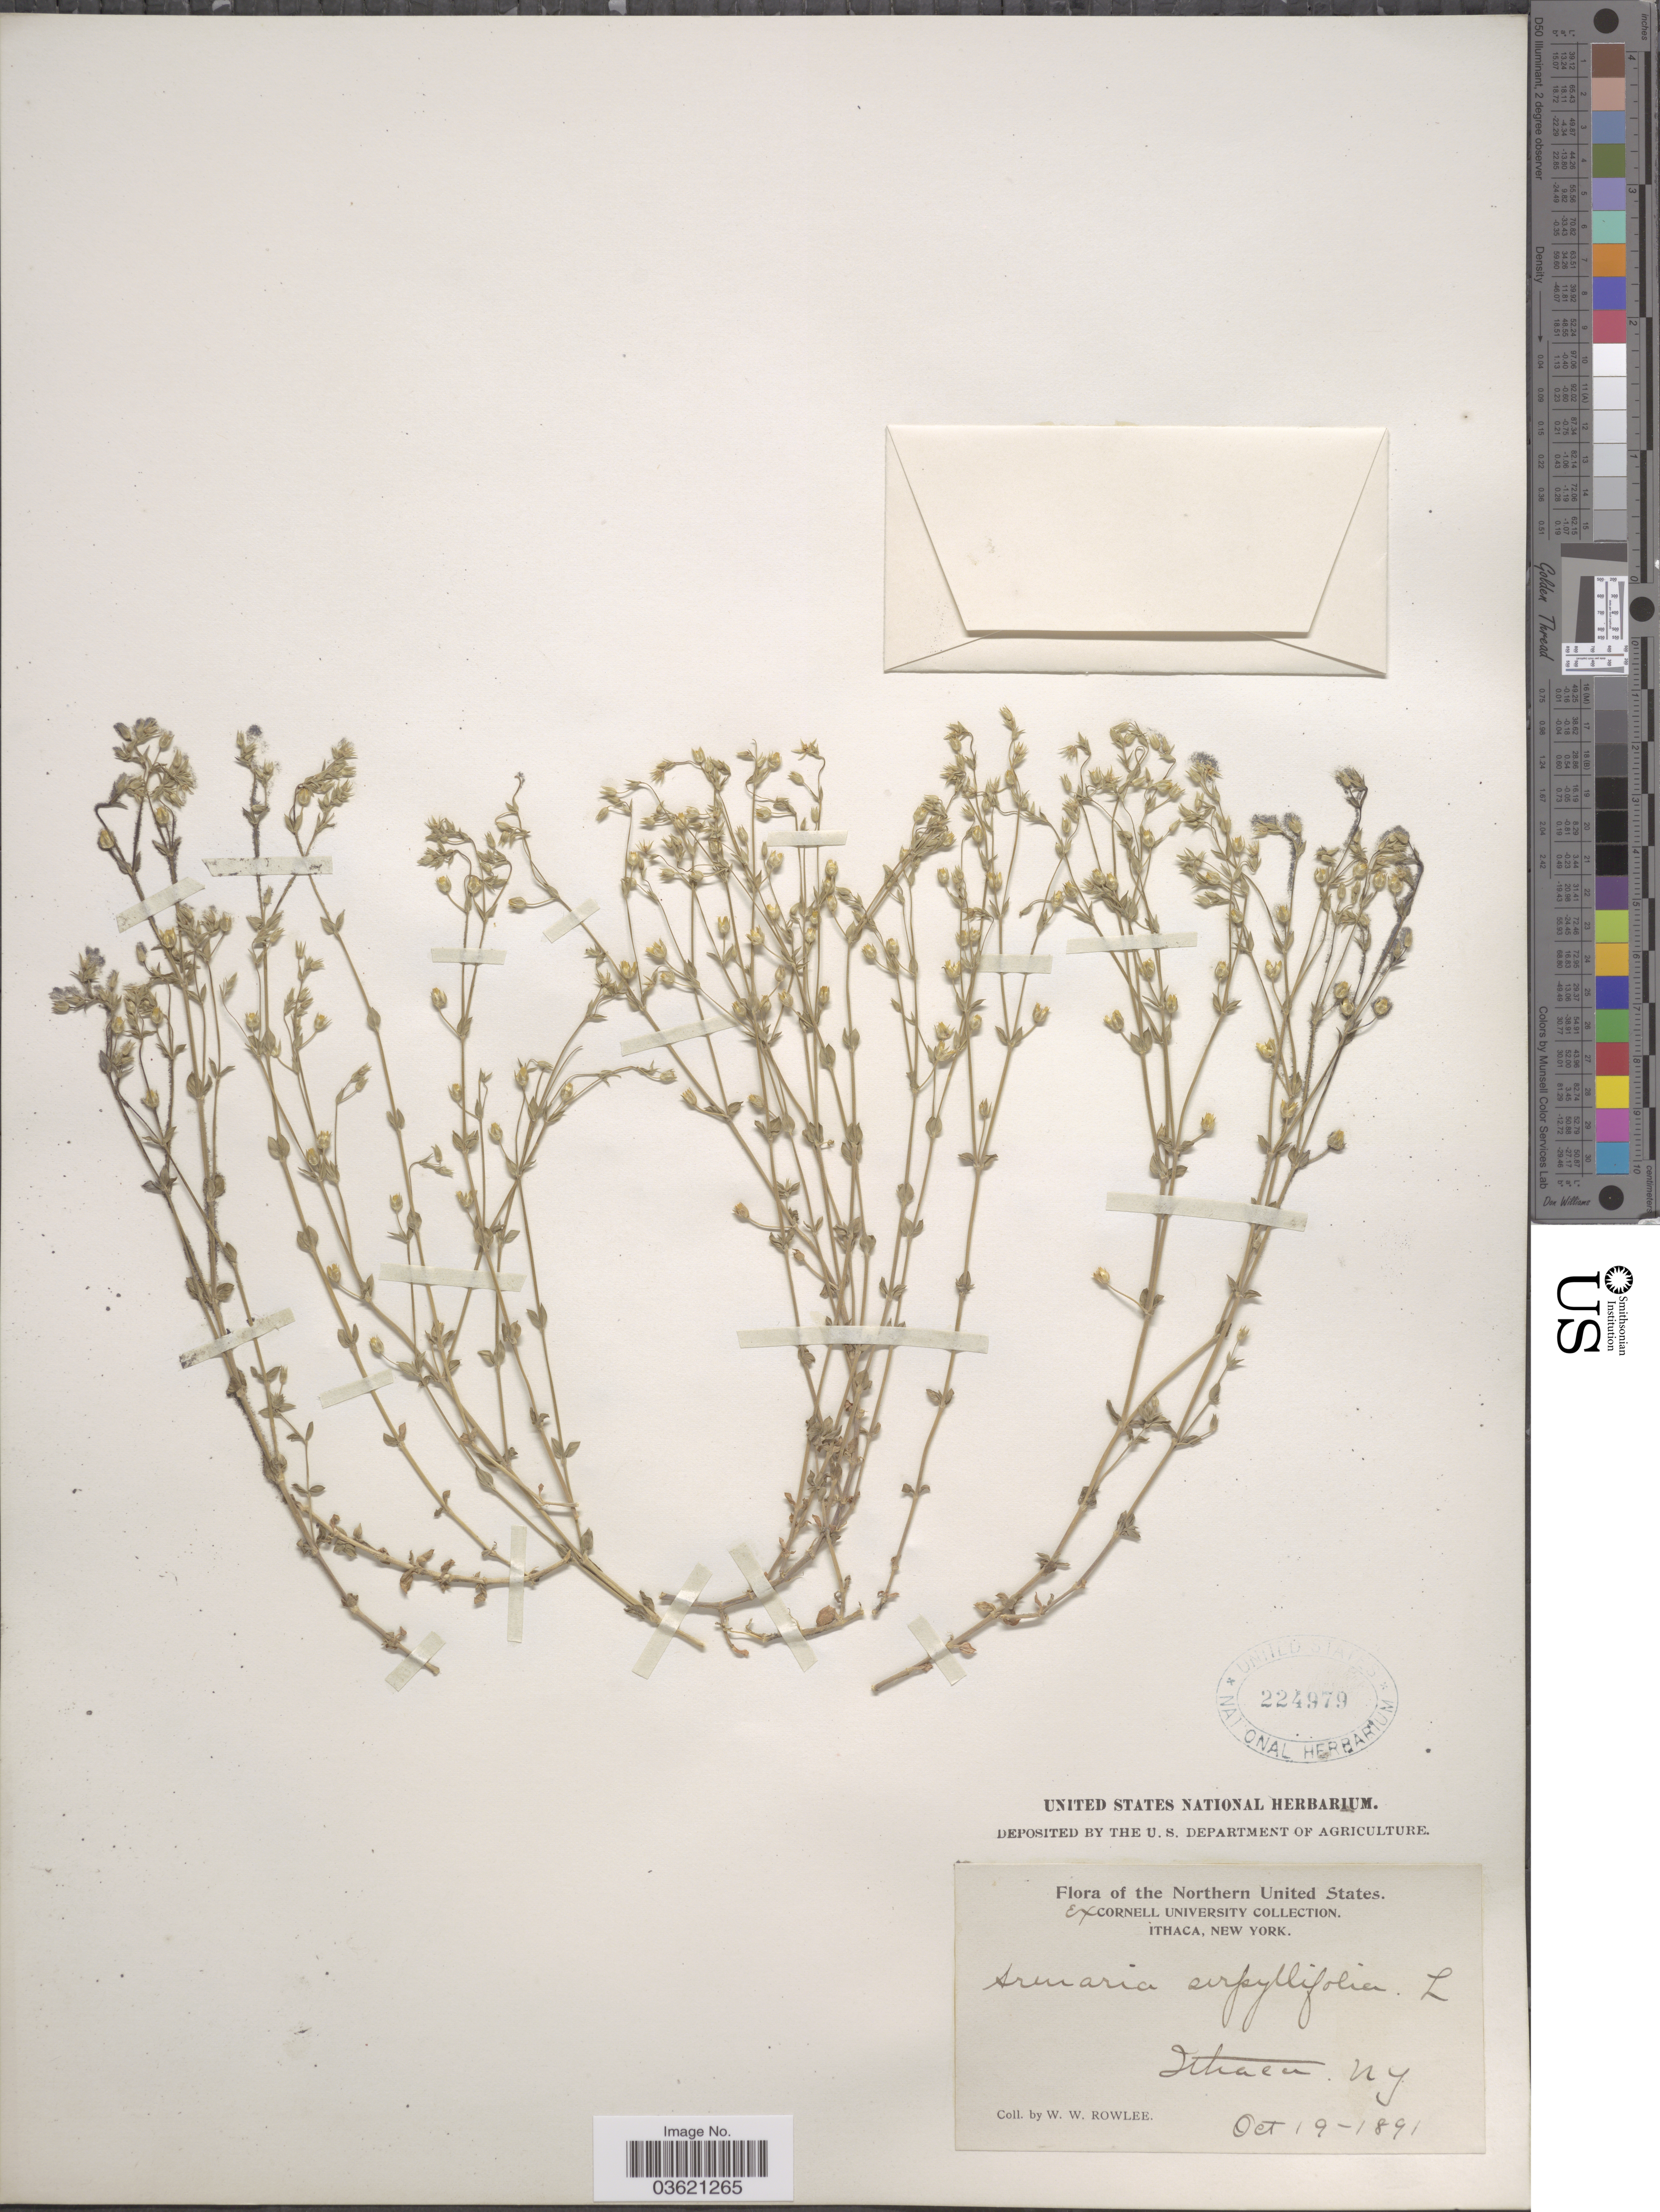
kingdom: Plantae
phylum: Tracheophyta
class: Magnoliopsida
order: Caryophyllales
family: Caryophyllaceae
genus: Arenaria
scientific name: Arenaria serpyllifolia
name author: L.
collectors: W. W. Rowlee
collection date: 1891-10-19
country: United States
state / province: New York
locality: Northern United States. Ithaca.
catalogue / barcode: US 224979